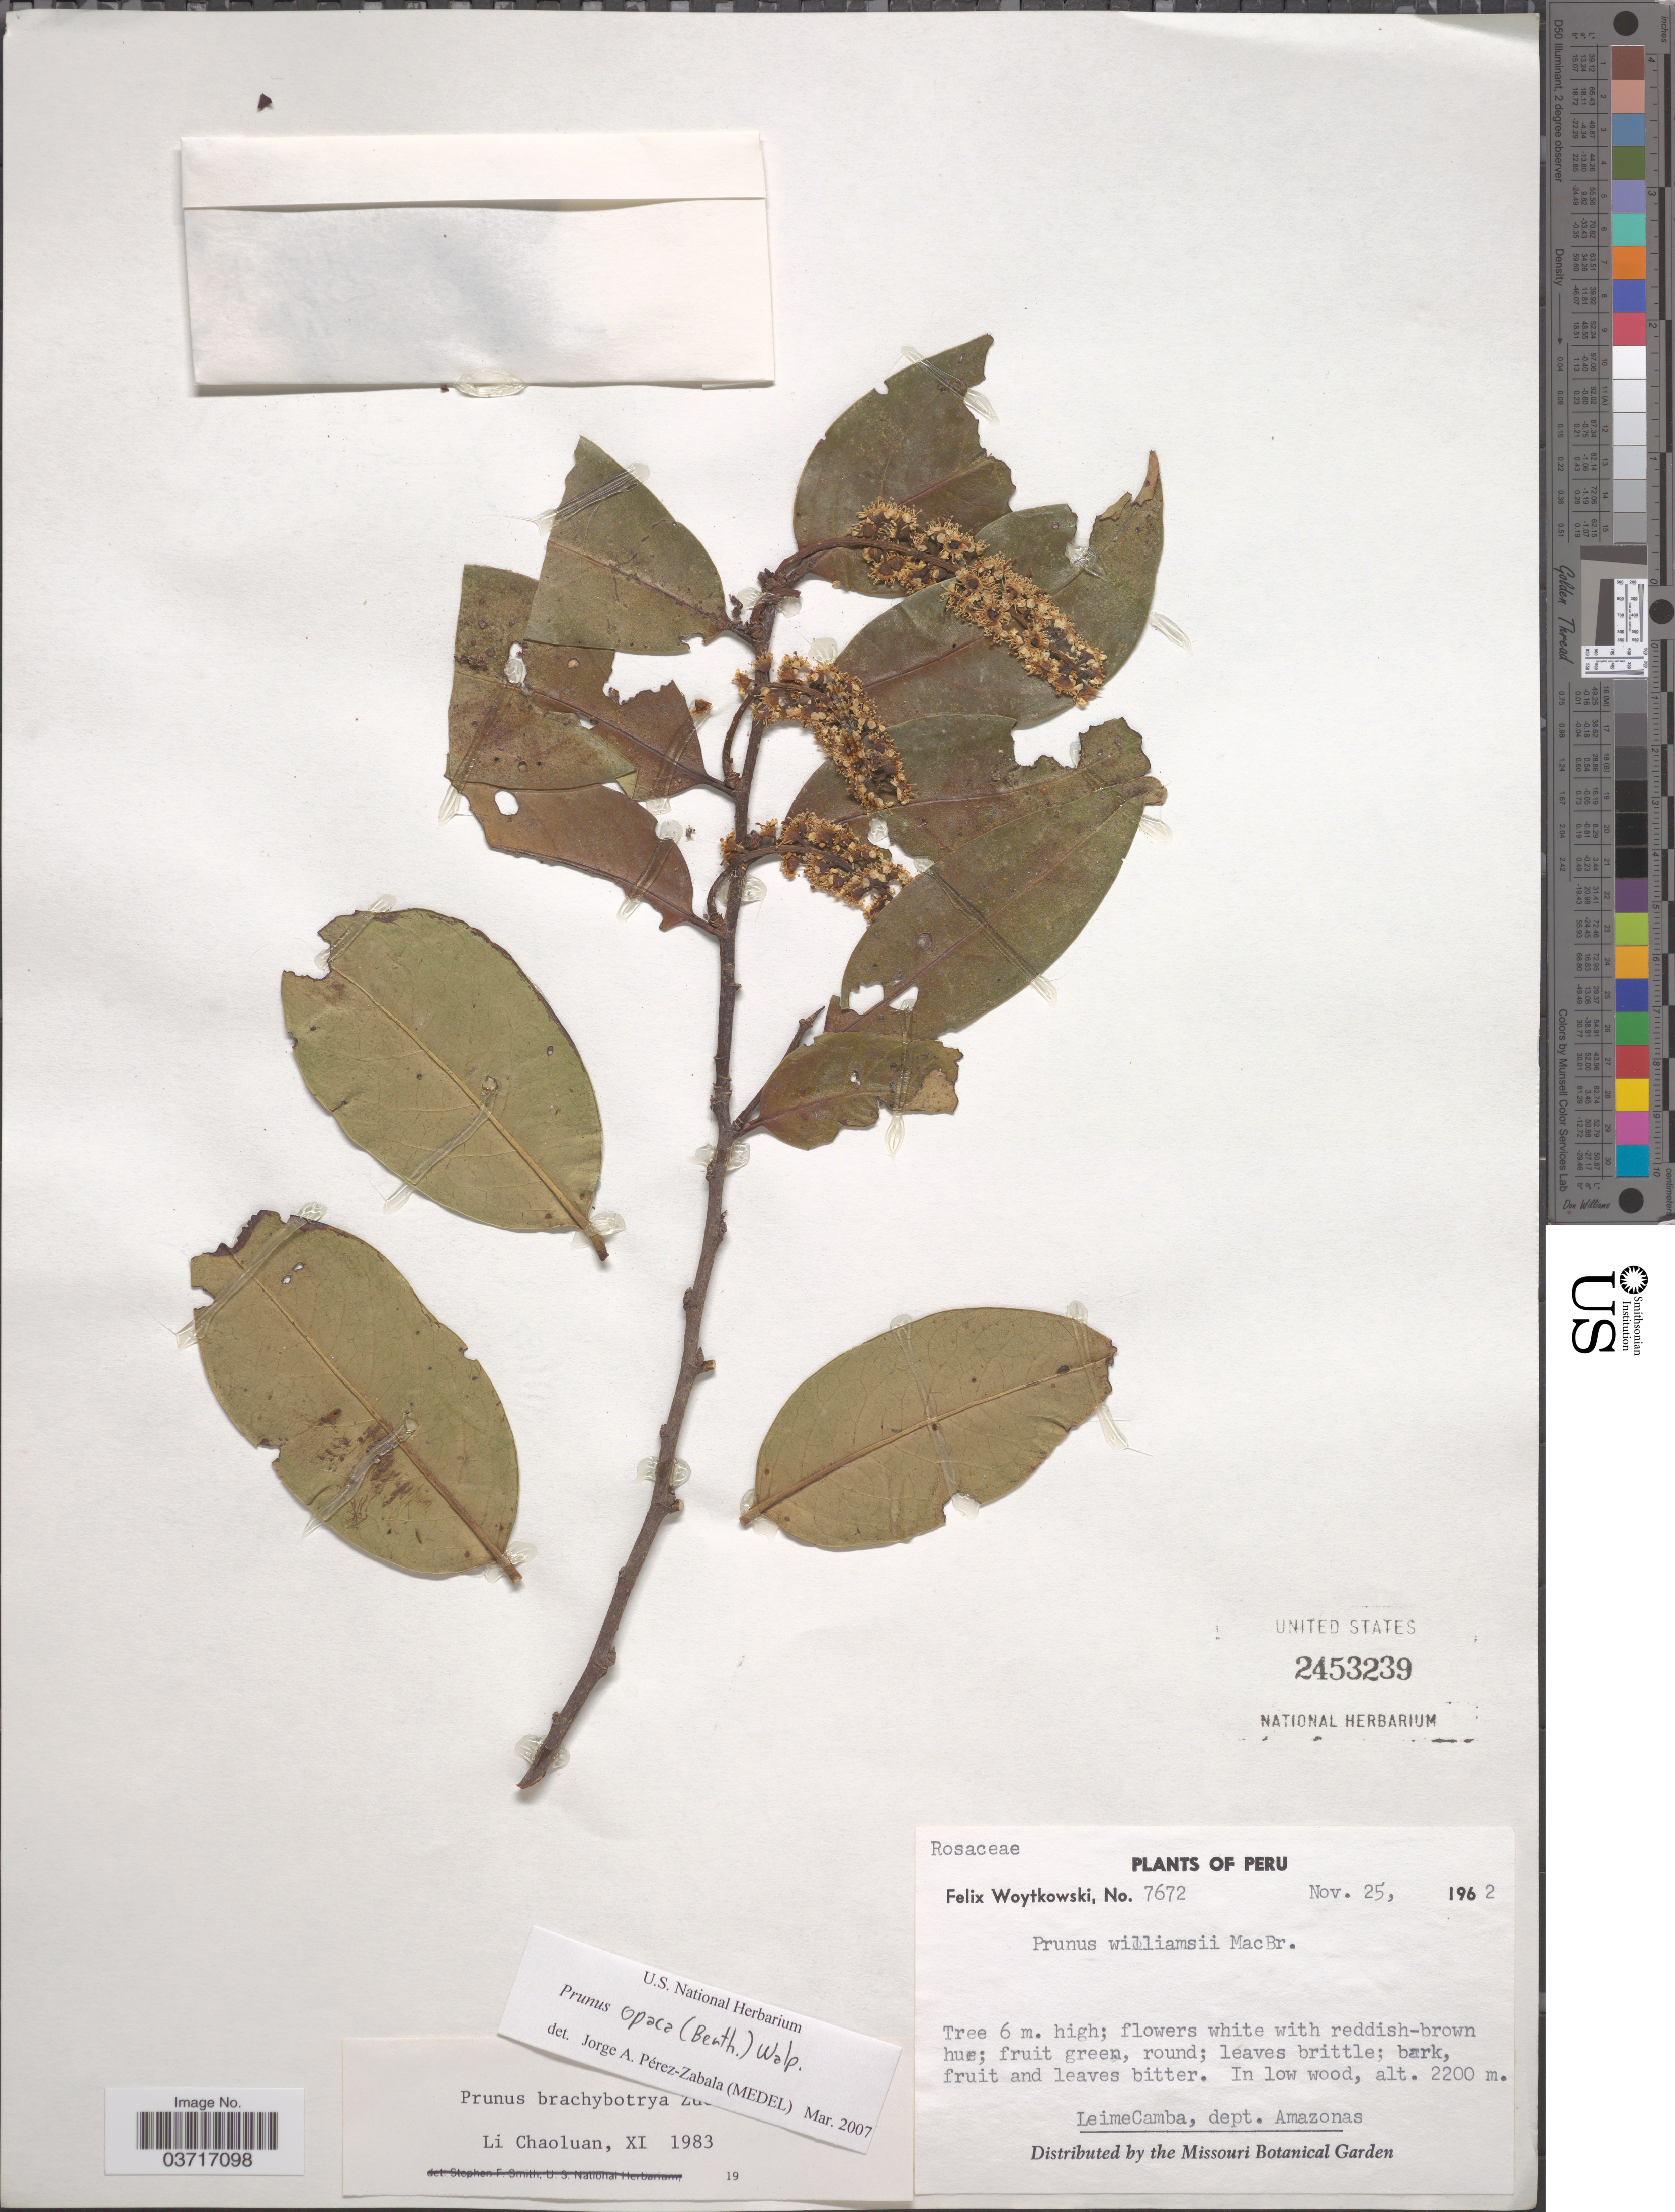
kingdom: Plantae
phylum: Tracheophyta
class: Magnoliopsida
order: Rosales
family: Rosaceae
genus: Prunus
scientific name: Prunus opaca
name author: (Benth.) Walp.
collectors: F. Woytkowski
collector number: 7672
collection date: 1962-11-25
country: Peru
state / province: Amazonas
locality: LeimeCamba, dept. Amazonas.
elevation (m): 2200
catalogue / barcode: US 2453239